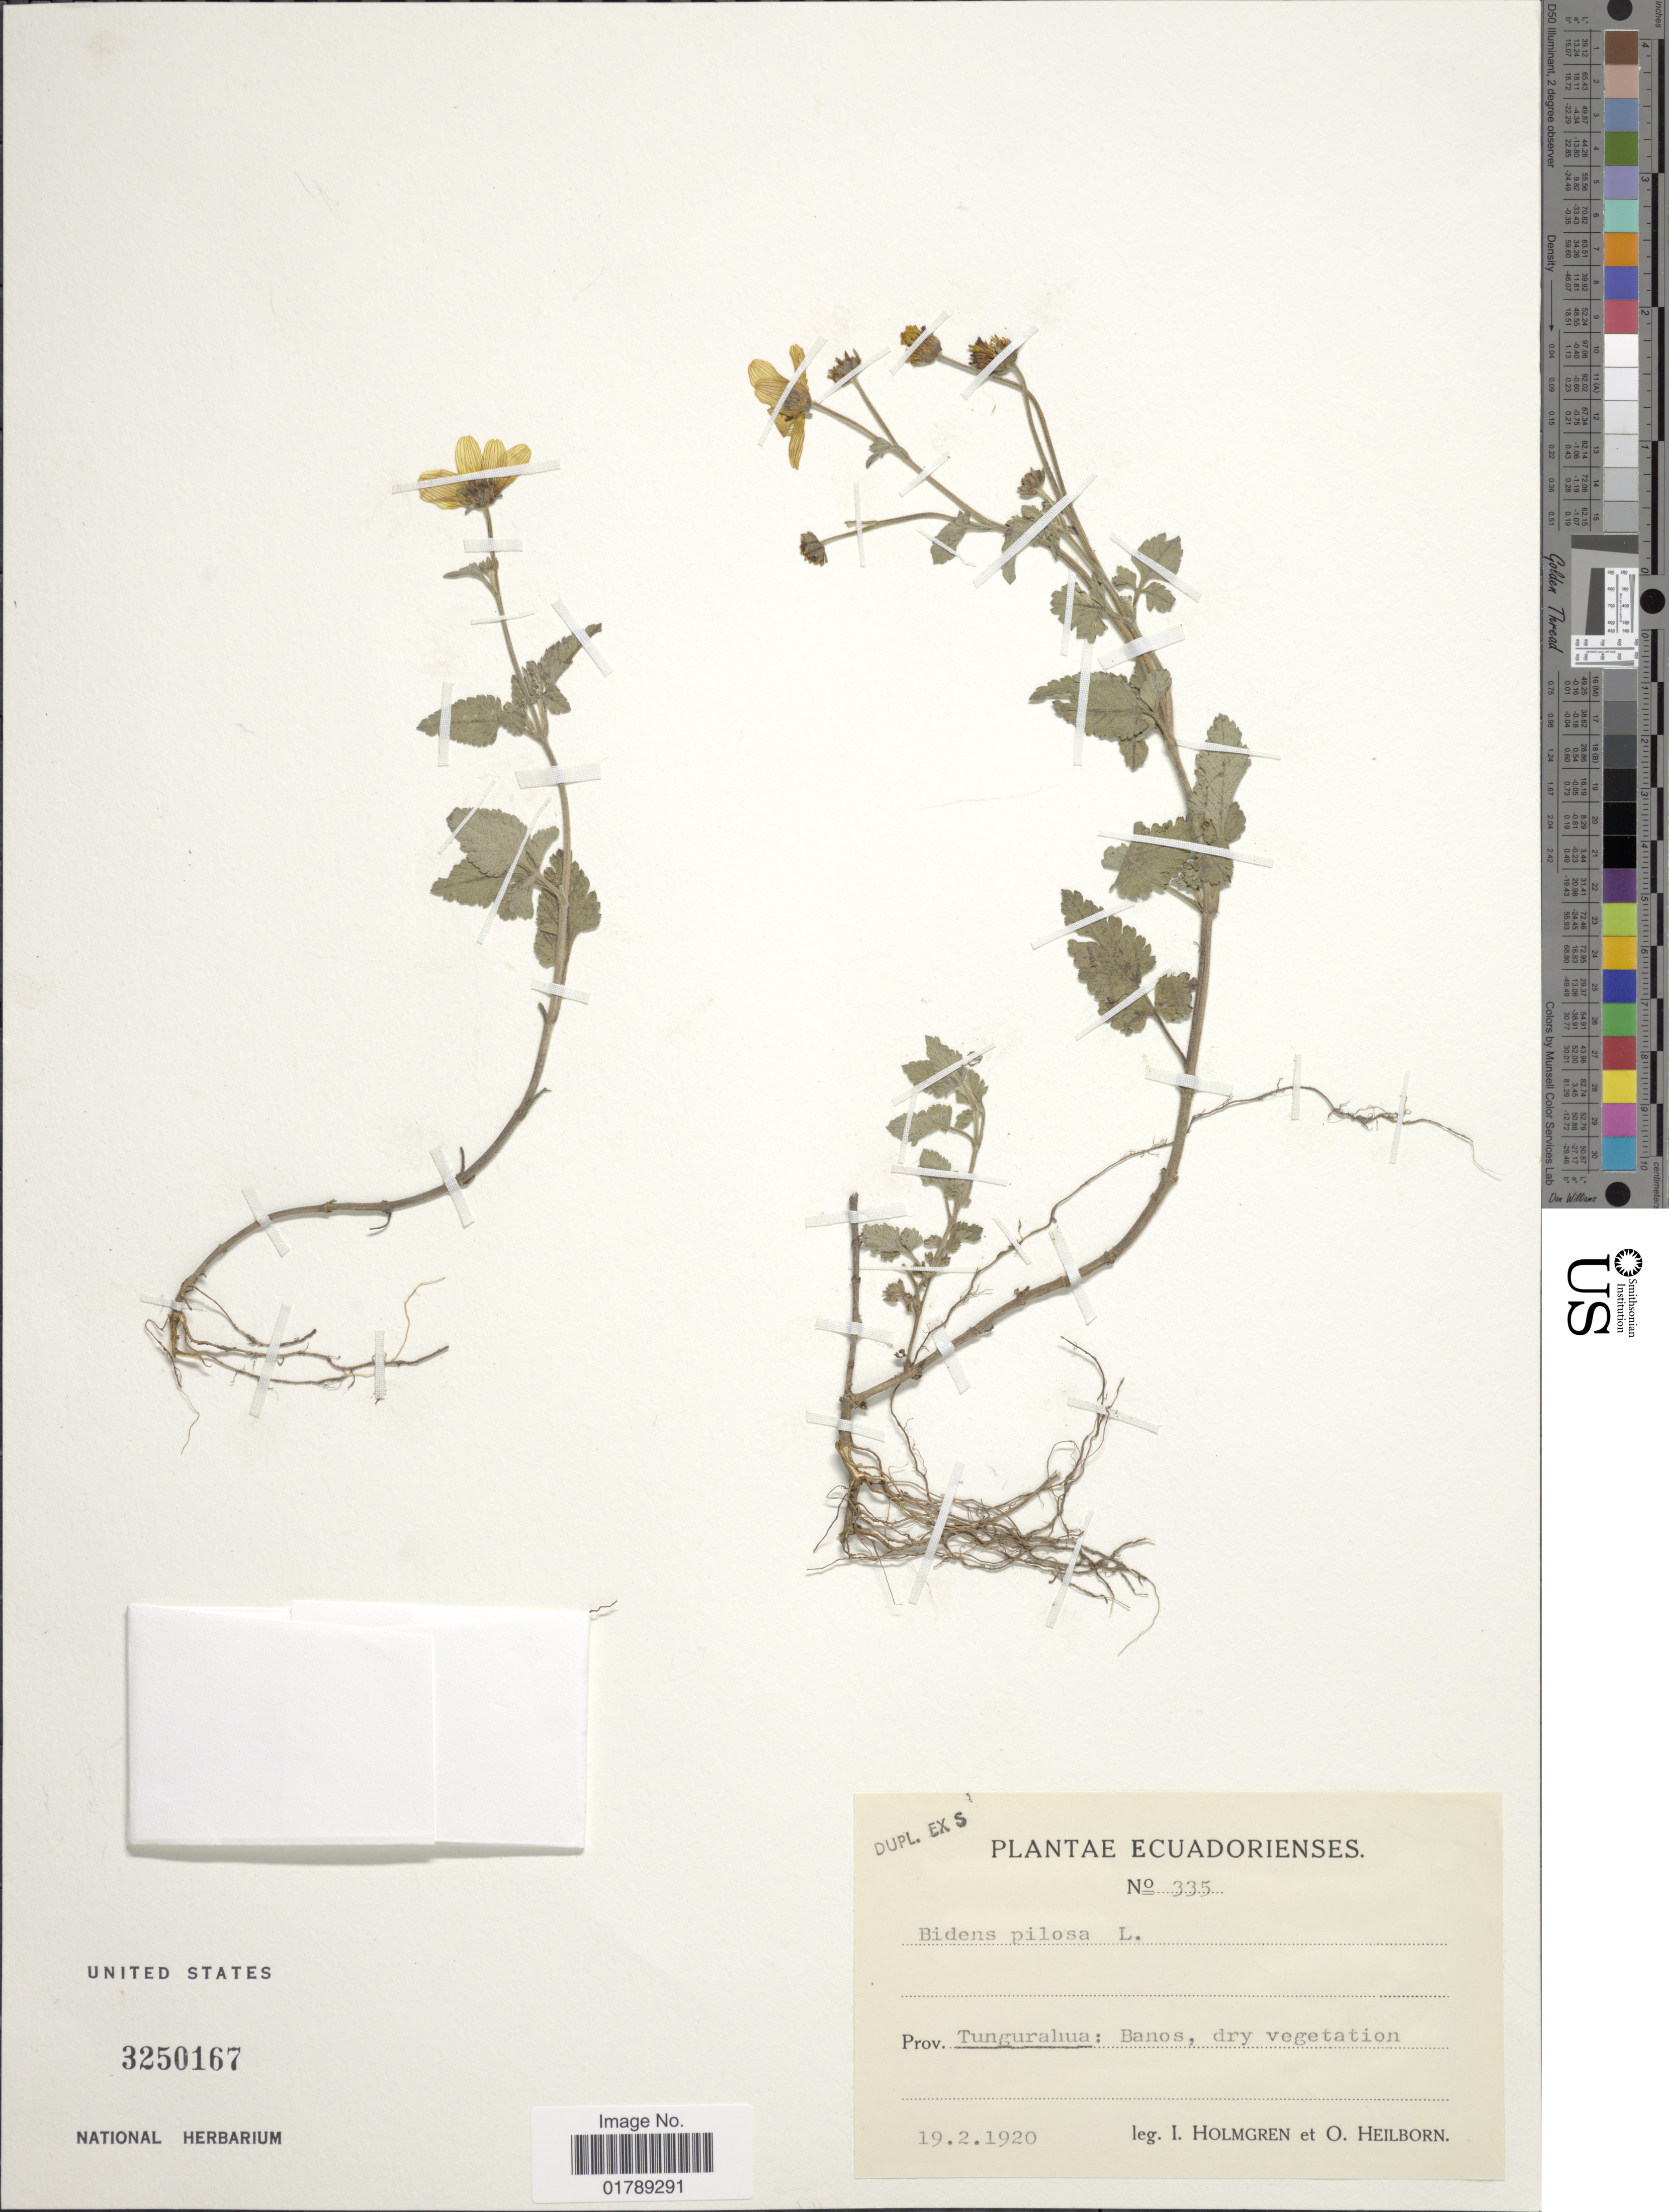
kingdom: Plantae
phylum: Tracheophyta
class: Magnoliopsida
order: Asterales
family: Asteraceae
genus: Bidens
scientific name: Bidens triplinervia var. macrantha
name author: (Wedd.) Sherff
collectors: I. Holmgren & O. Heilborn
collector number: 335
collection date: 1920-02-19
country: Ecuador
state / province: Tungurahua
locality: Banos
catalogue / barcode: US 3250167